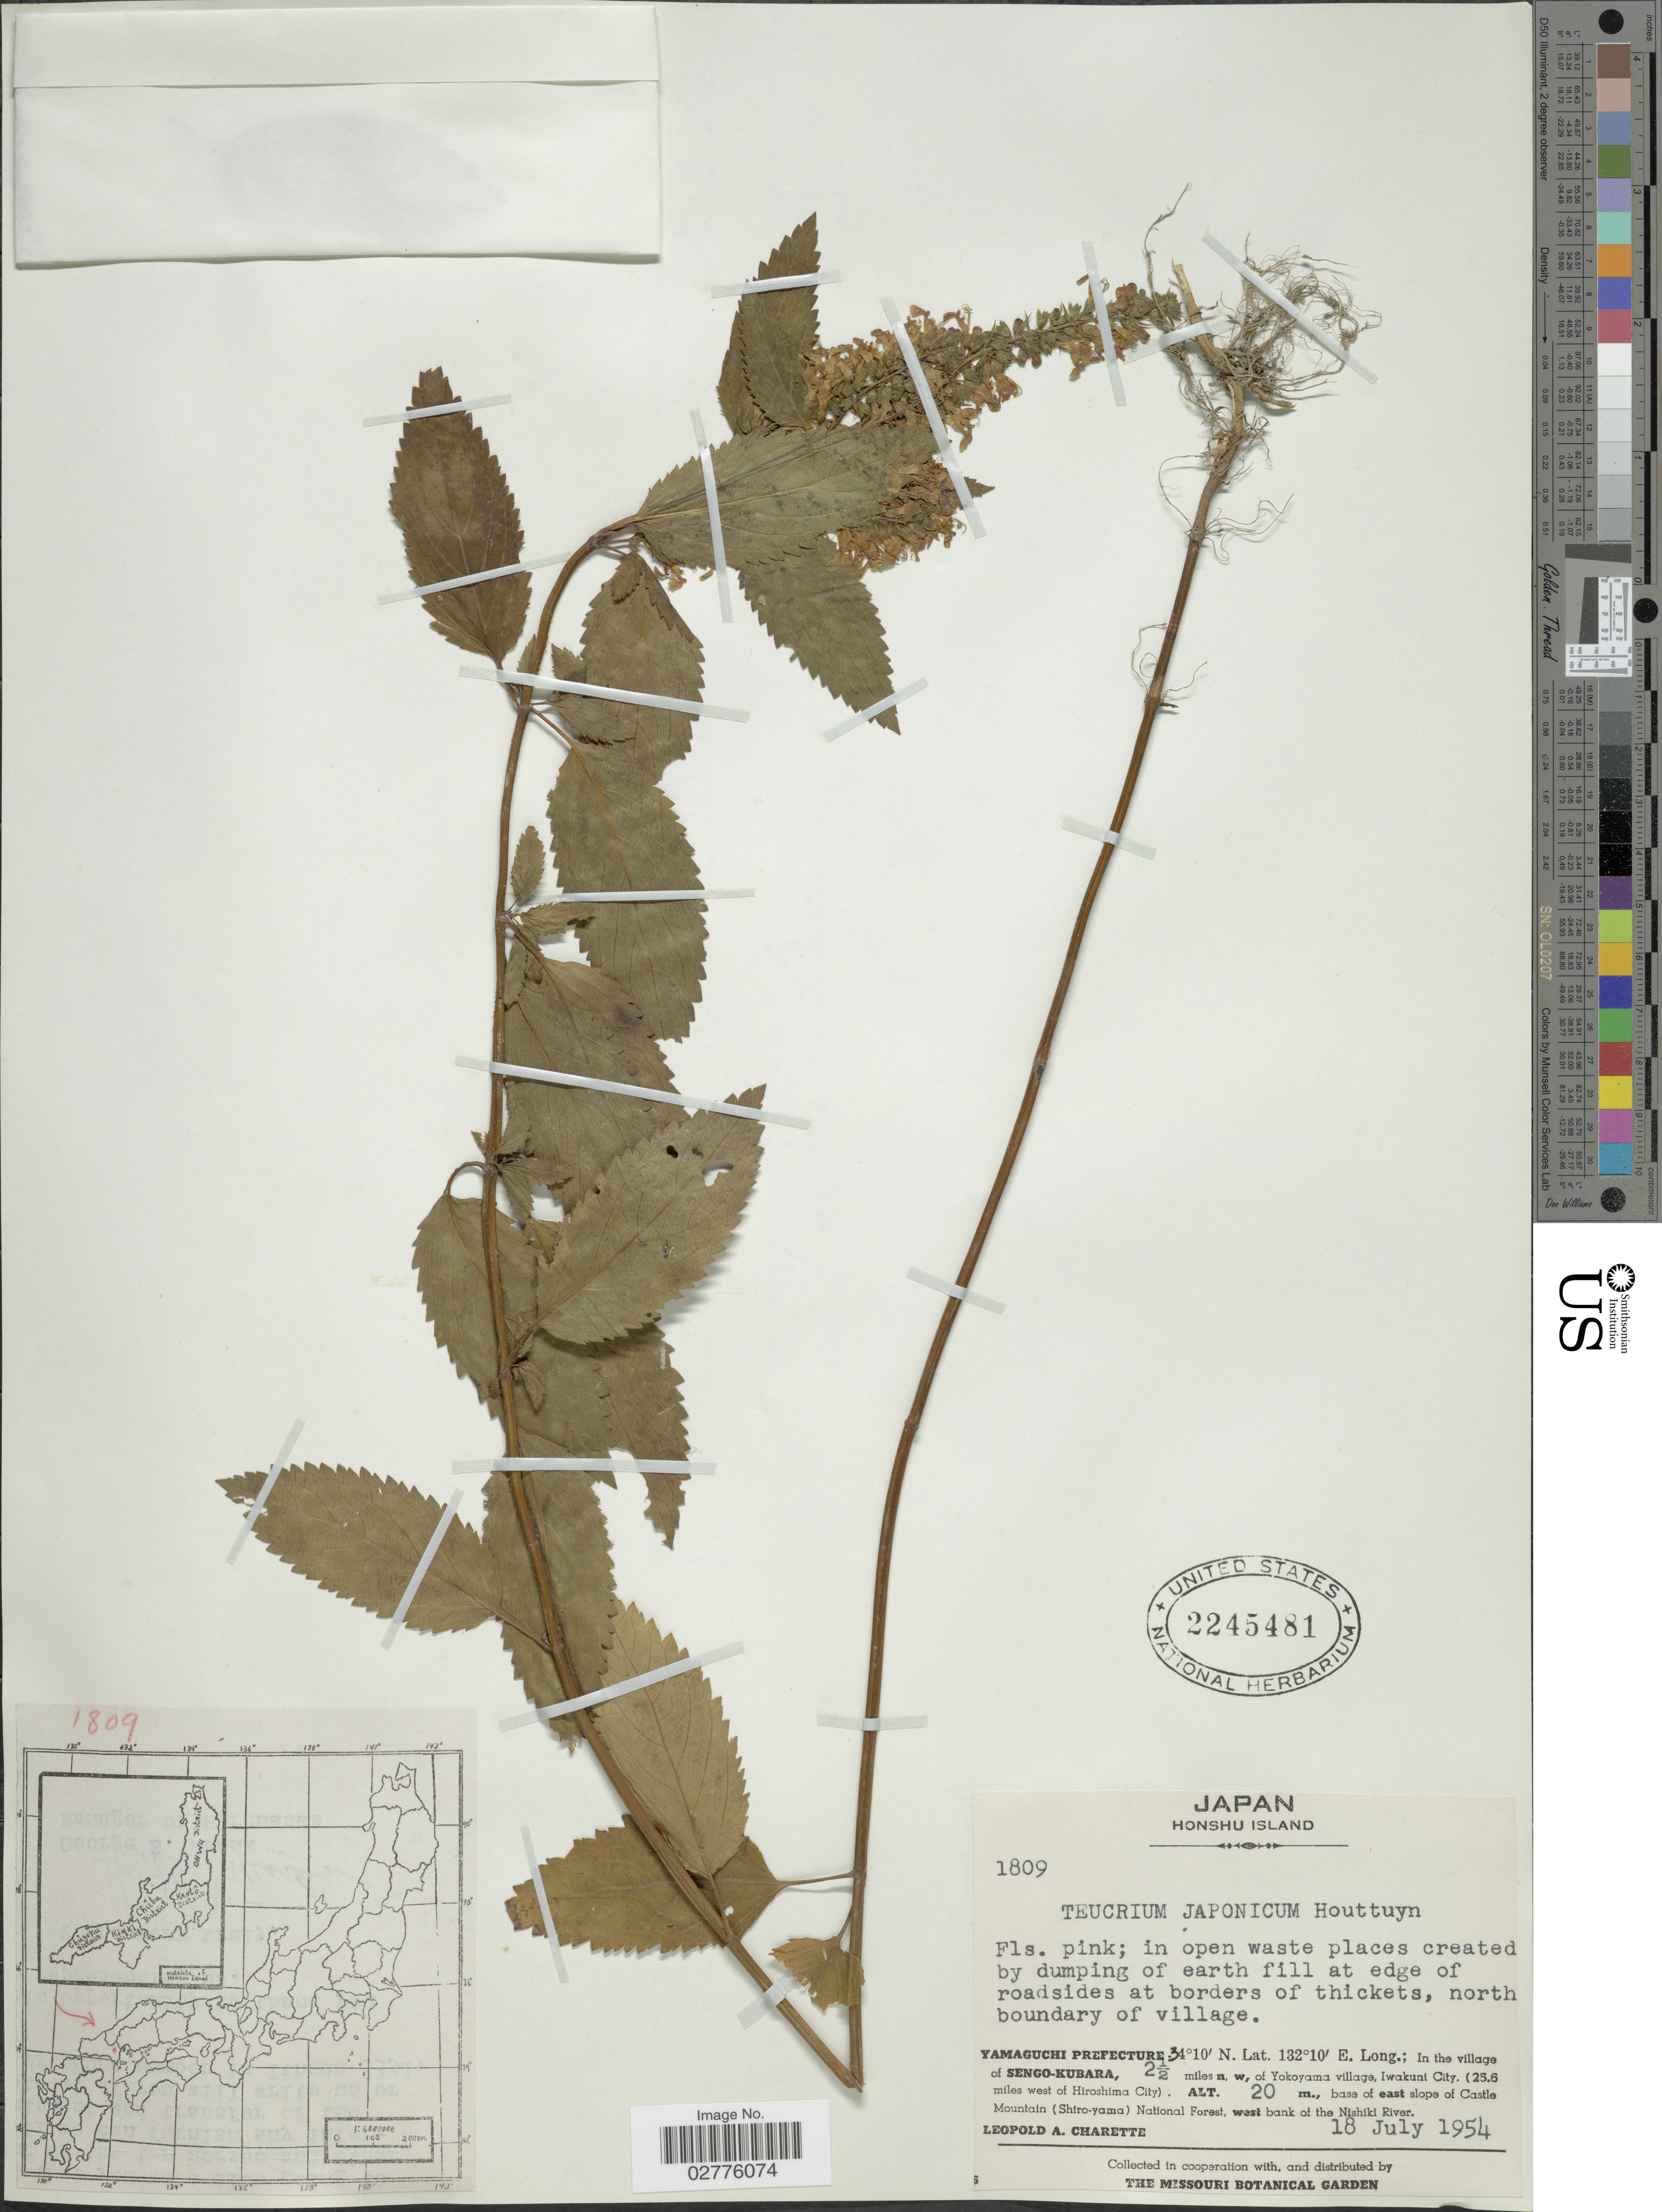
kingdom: Plantae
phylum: Tracheophyta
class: Magnoliopsida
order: Lamiales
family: Lamiaceae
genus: Teucrium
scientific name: Teucrium japonicum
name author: Houtt.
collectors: L. A. Charette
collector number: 1809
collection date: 1954-07-18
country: Japan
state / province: Yamaguti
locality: Honshu Island, Yamaguchi Prefecture, in the village of Sengo-Kubara, 2½ miles n.w., of Yokoyama village, Iwakuni City. (25.6 miles west of Hiroshima City), base of east slope at Castle Mountain (Shiro-yama) National Forest, west bank of the Nishiki River.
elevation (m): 20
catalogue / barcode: US 2245481